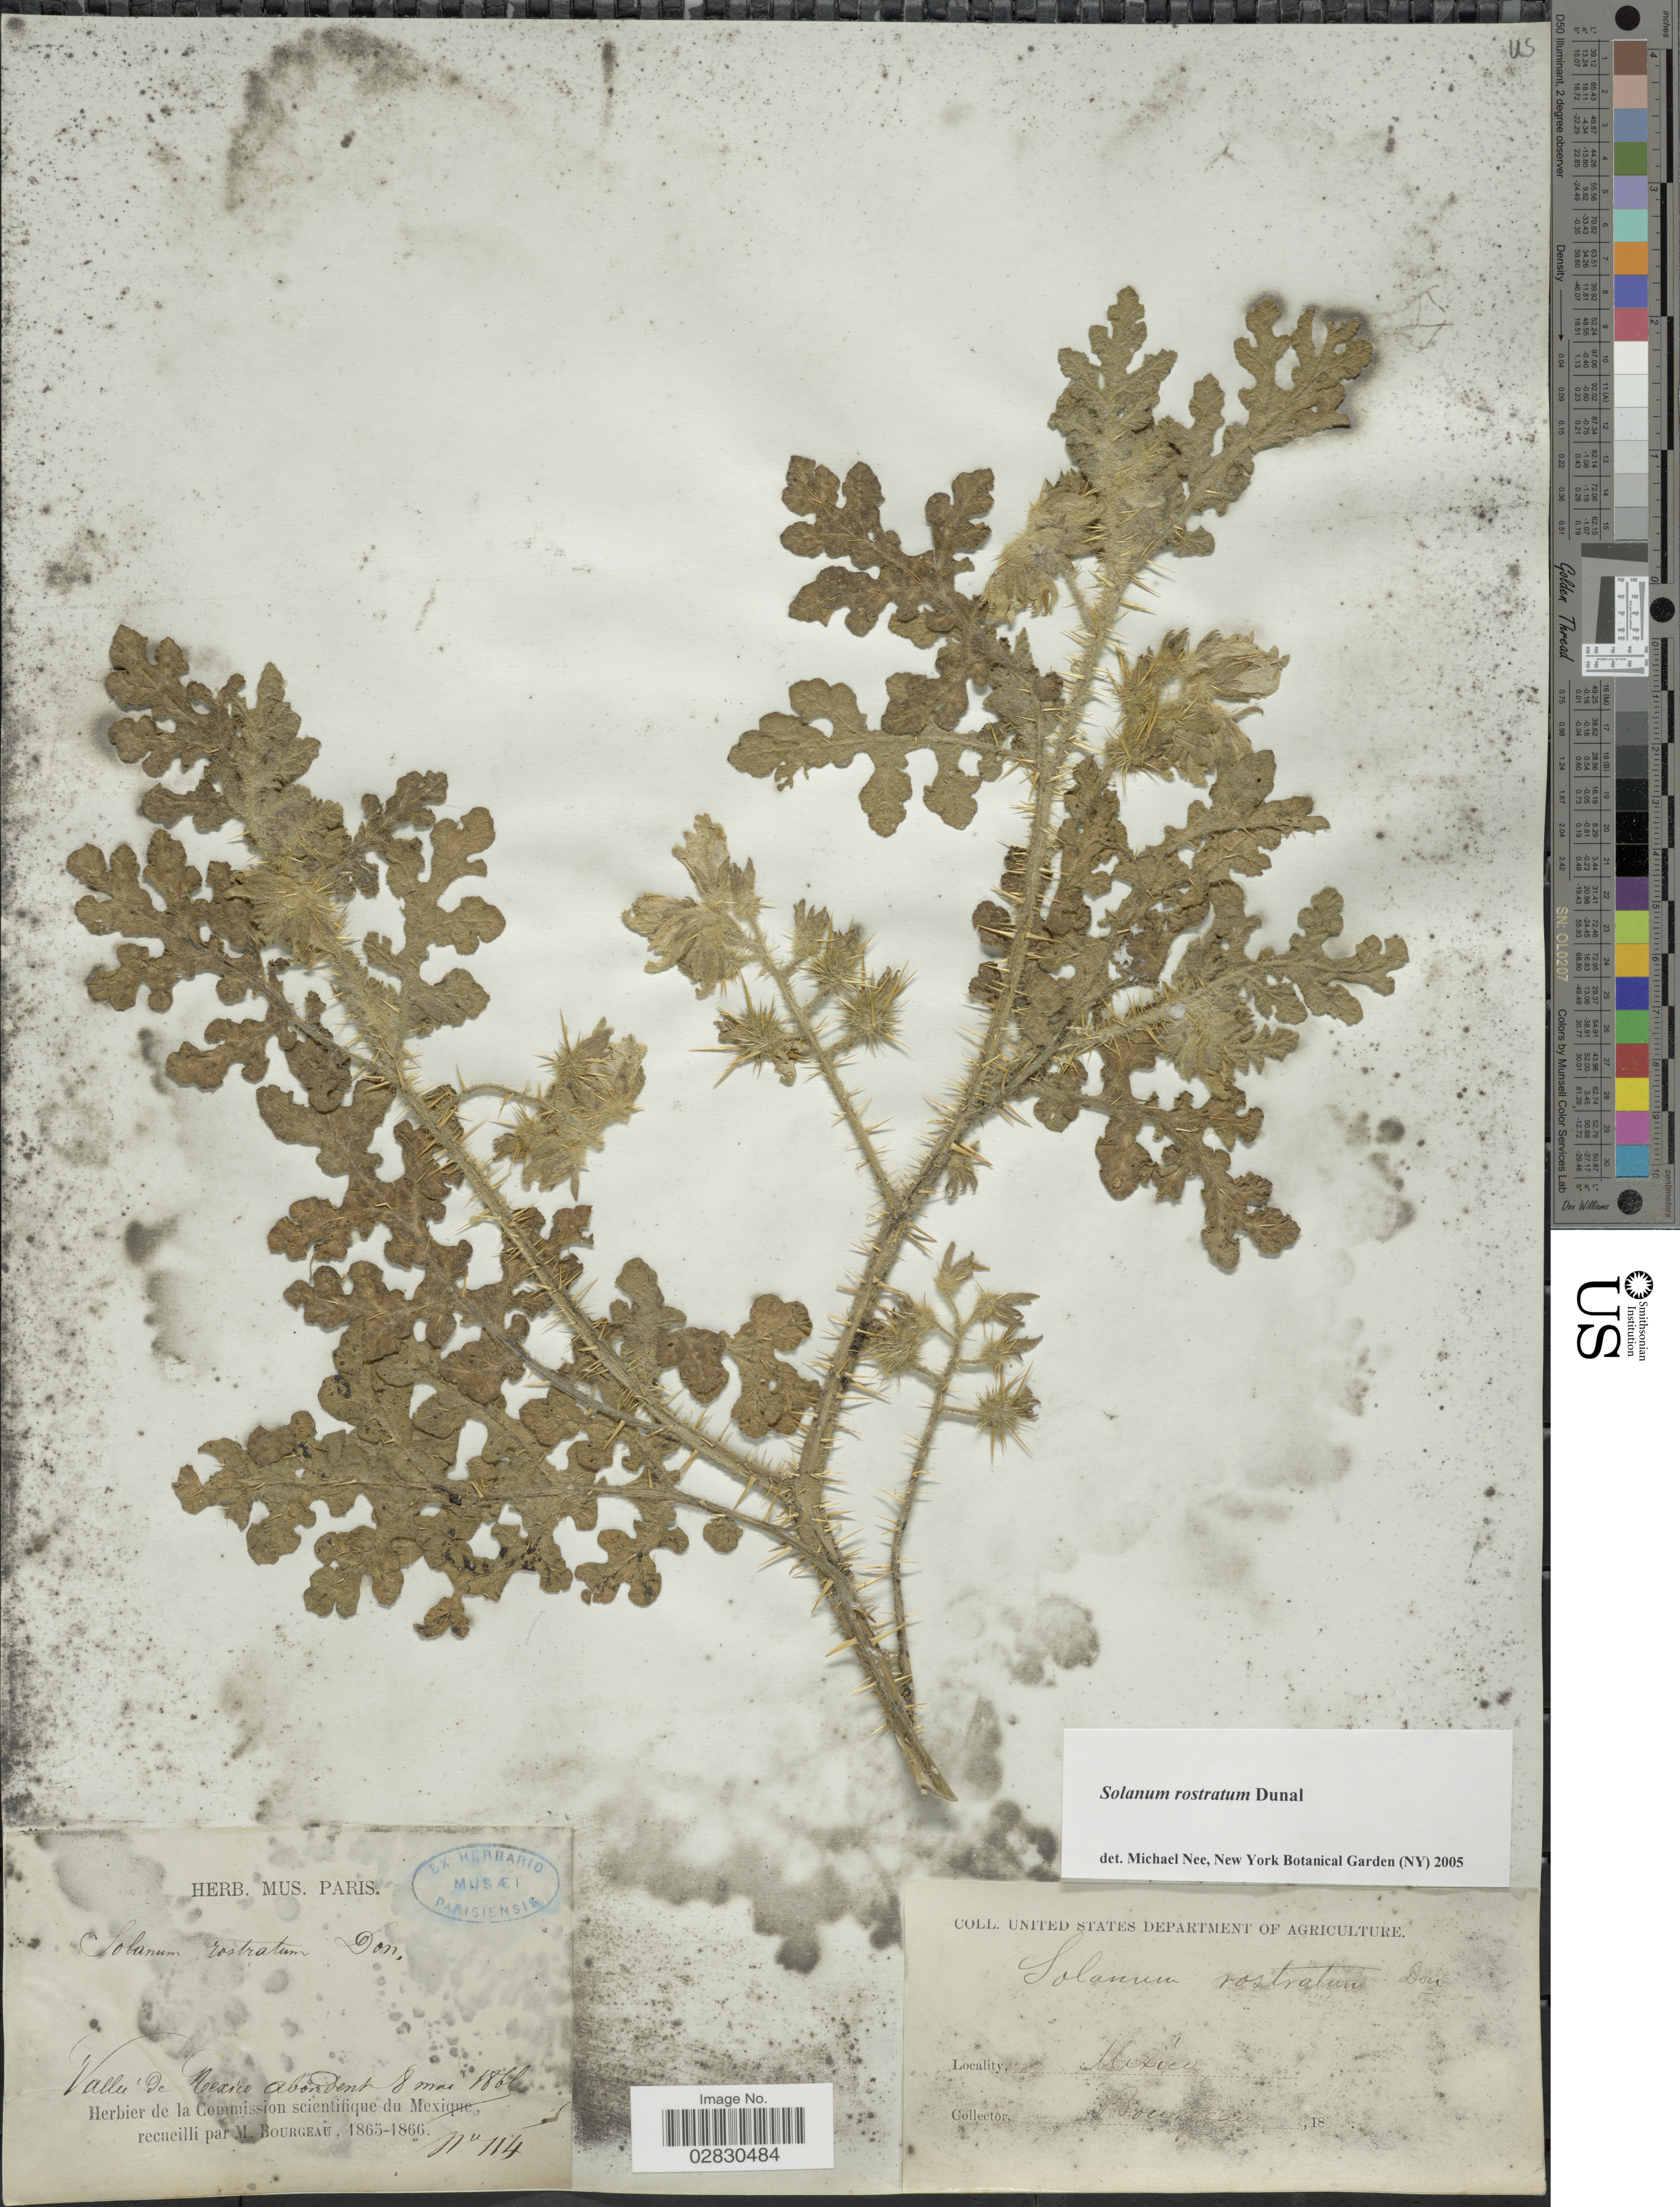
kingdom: Plantae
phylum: Tracheophyta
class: Magnoliopsida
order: Solanales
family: Solanaceae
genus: Solanum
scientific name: Solanum rostratum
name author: Dunal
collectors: M. Bourgeau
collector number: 114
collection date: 1865-05-08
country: Mexico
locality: Vallée de Mexico abondent.